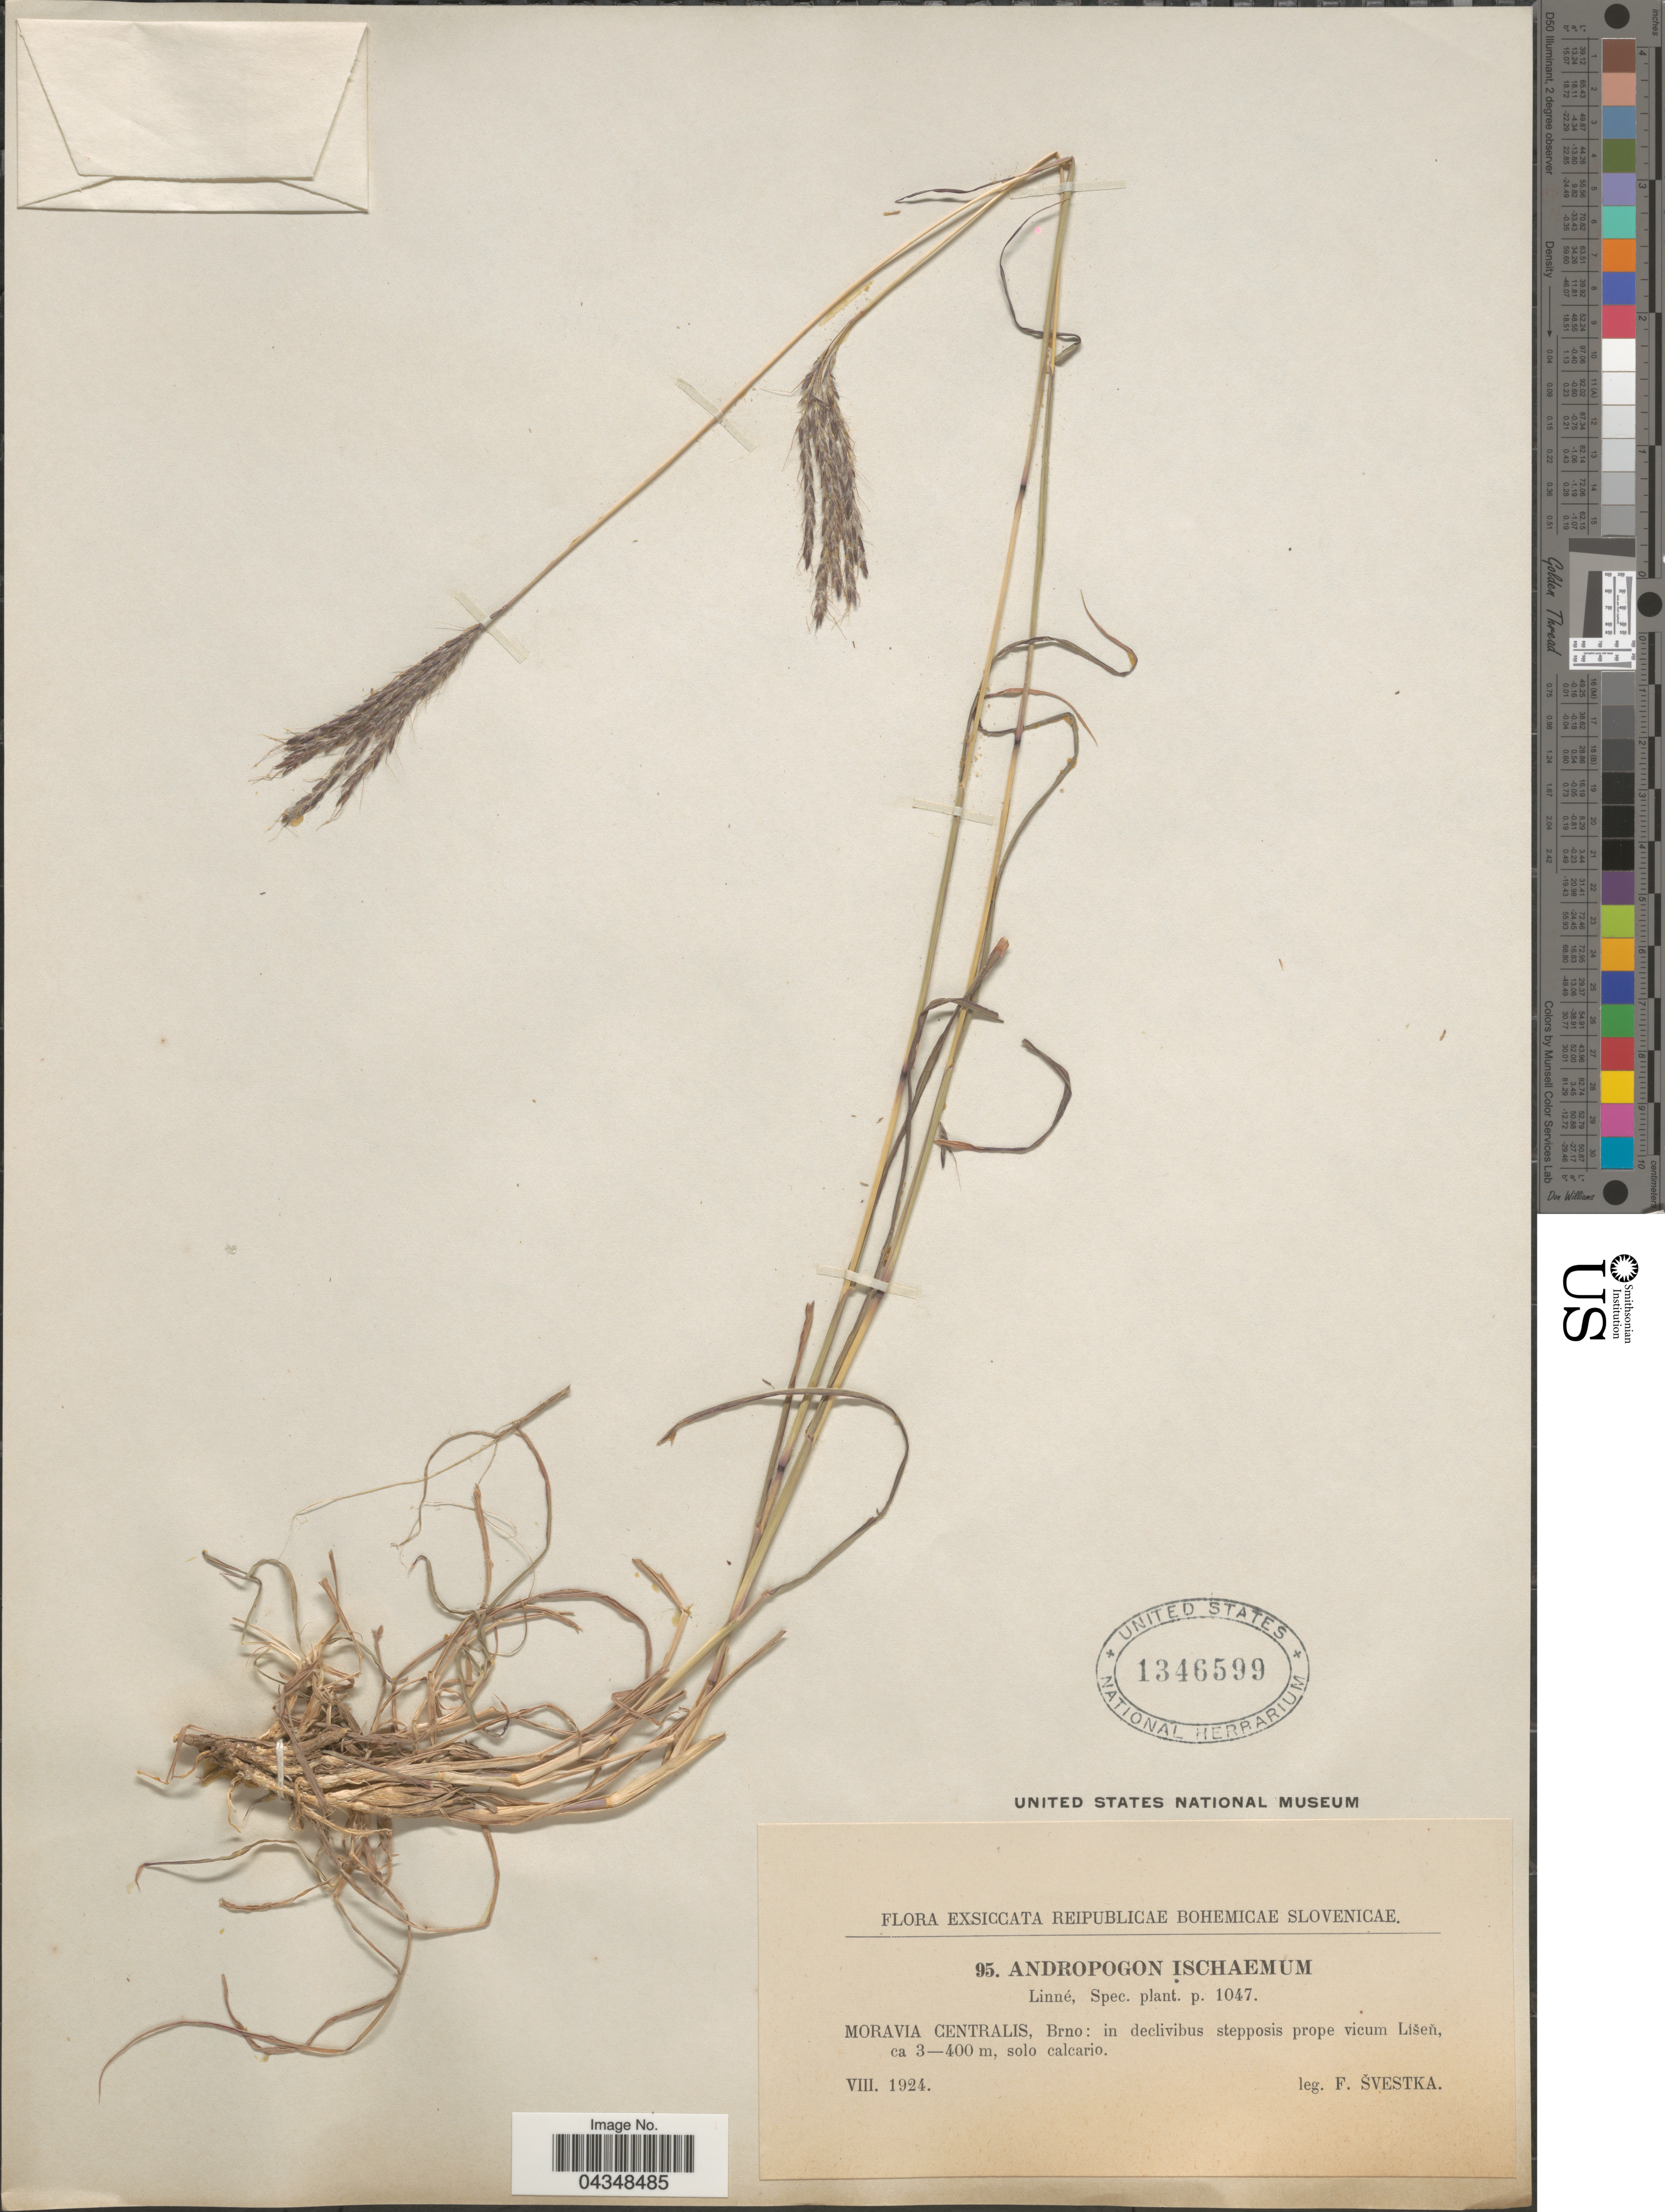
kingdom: Plantae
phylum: Tracheophyta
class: Liliopsida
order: Poales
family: Poaceae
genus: Bothriochloa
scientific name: Bothriochloa ischaemum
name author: (L.) Keng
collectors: F. Svestka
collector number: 95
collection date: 1924-08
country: Czechia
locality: Moravia Centralis, Brno: in declivibus stepposis prope vicum Lišeň.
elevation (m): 300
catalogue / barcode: US 1346599